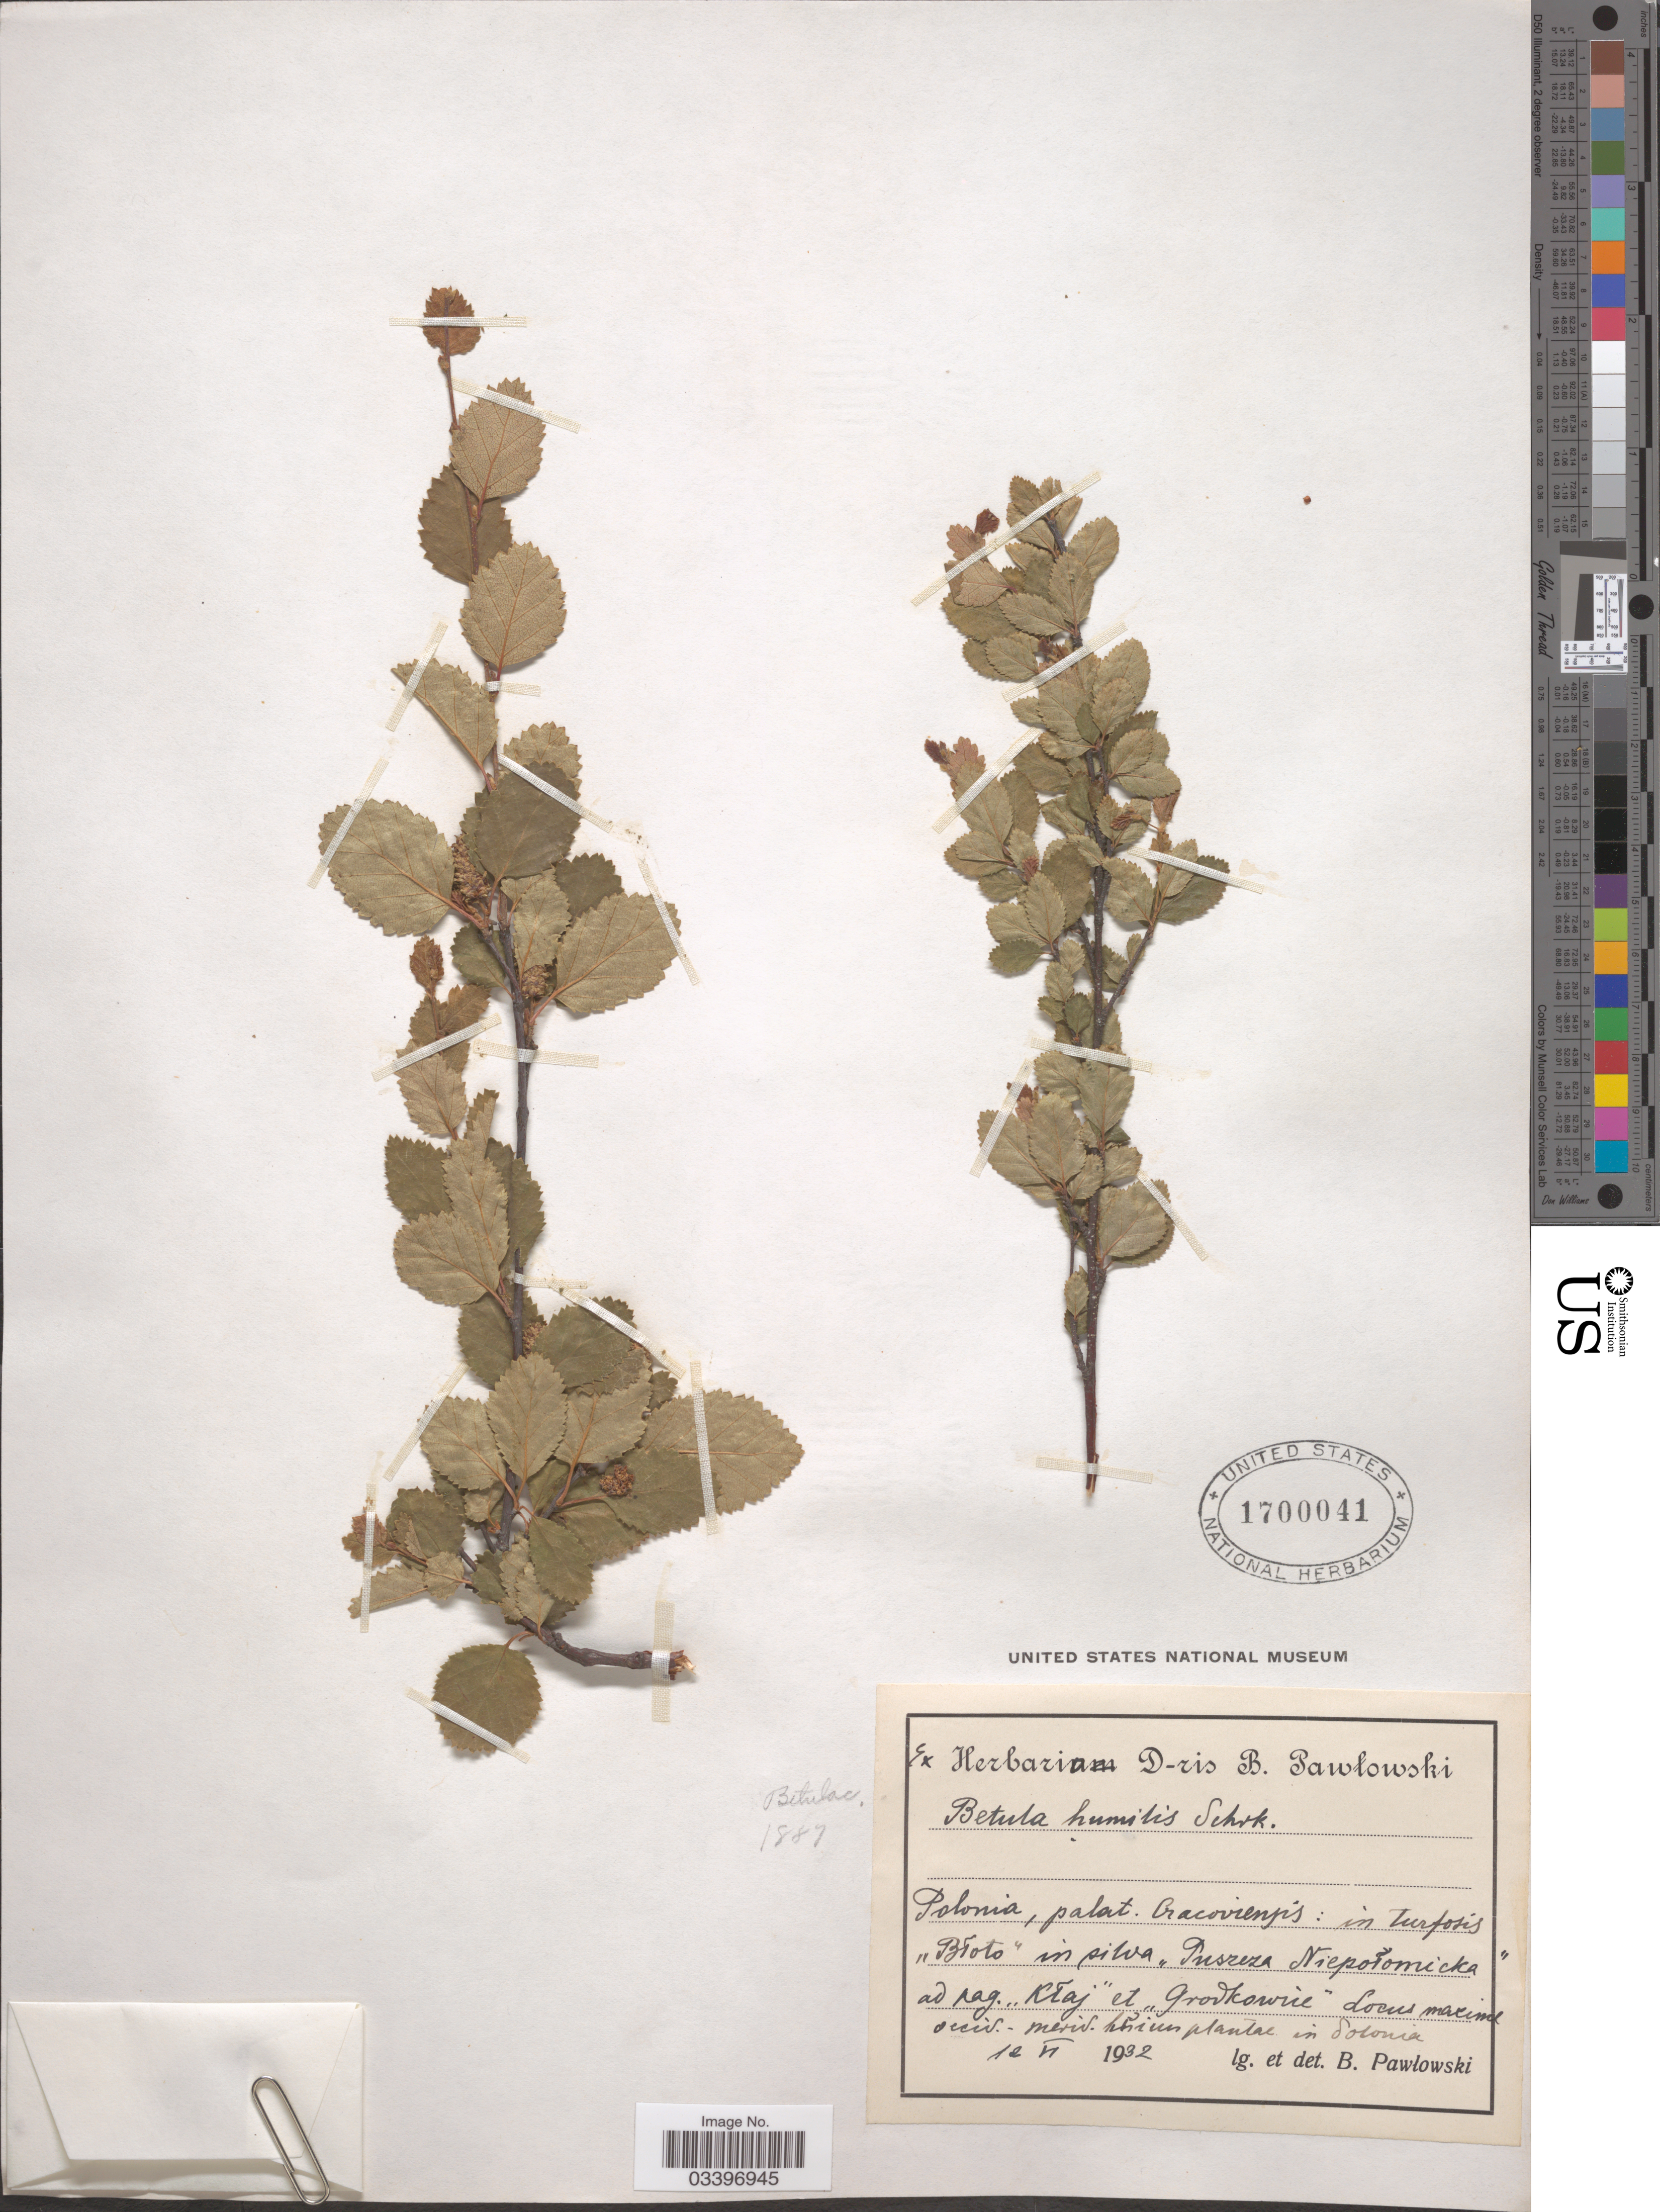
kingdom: Plantae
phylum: Tracheophyta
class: Magnoliopsida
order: Fagales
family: Betulaceae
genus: Betula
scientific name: Betula humilis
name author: Schrank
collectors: B. Pawlowski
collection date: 1932-06-12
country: Poland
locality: Polonia, palat. Cracoviensis: in turfosis "Bioto" in silva "Puszcza Niepotomicka" ad pag. „Klaj [interpreted]“ et „Grodkowrie“ Locus maxima [interpreted] occid.-merid. hlius [interpreted] plantae in Polonia.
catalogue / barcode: US 1700041